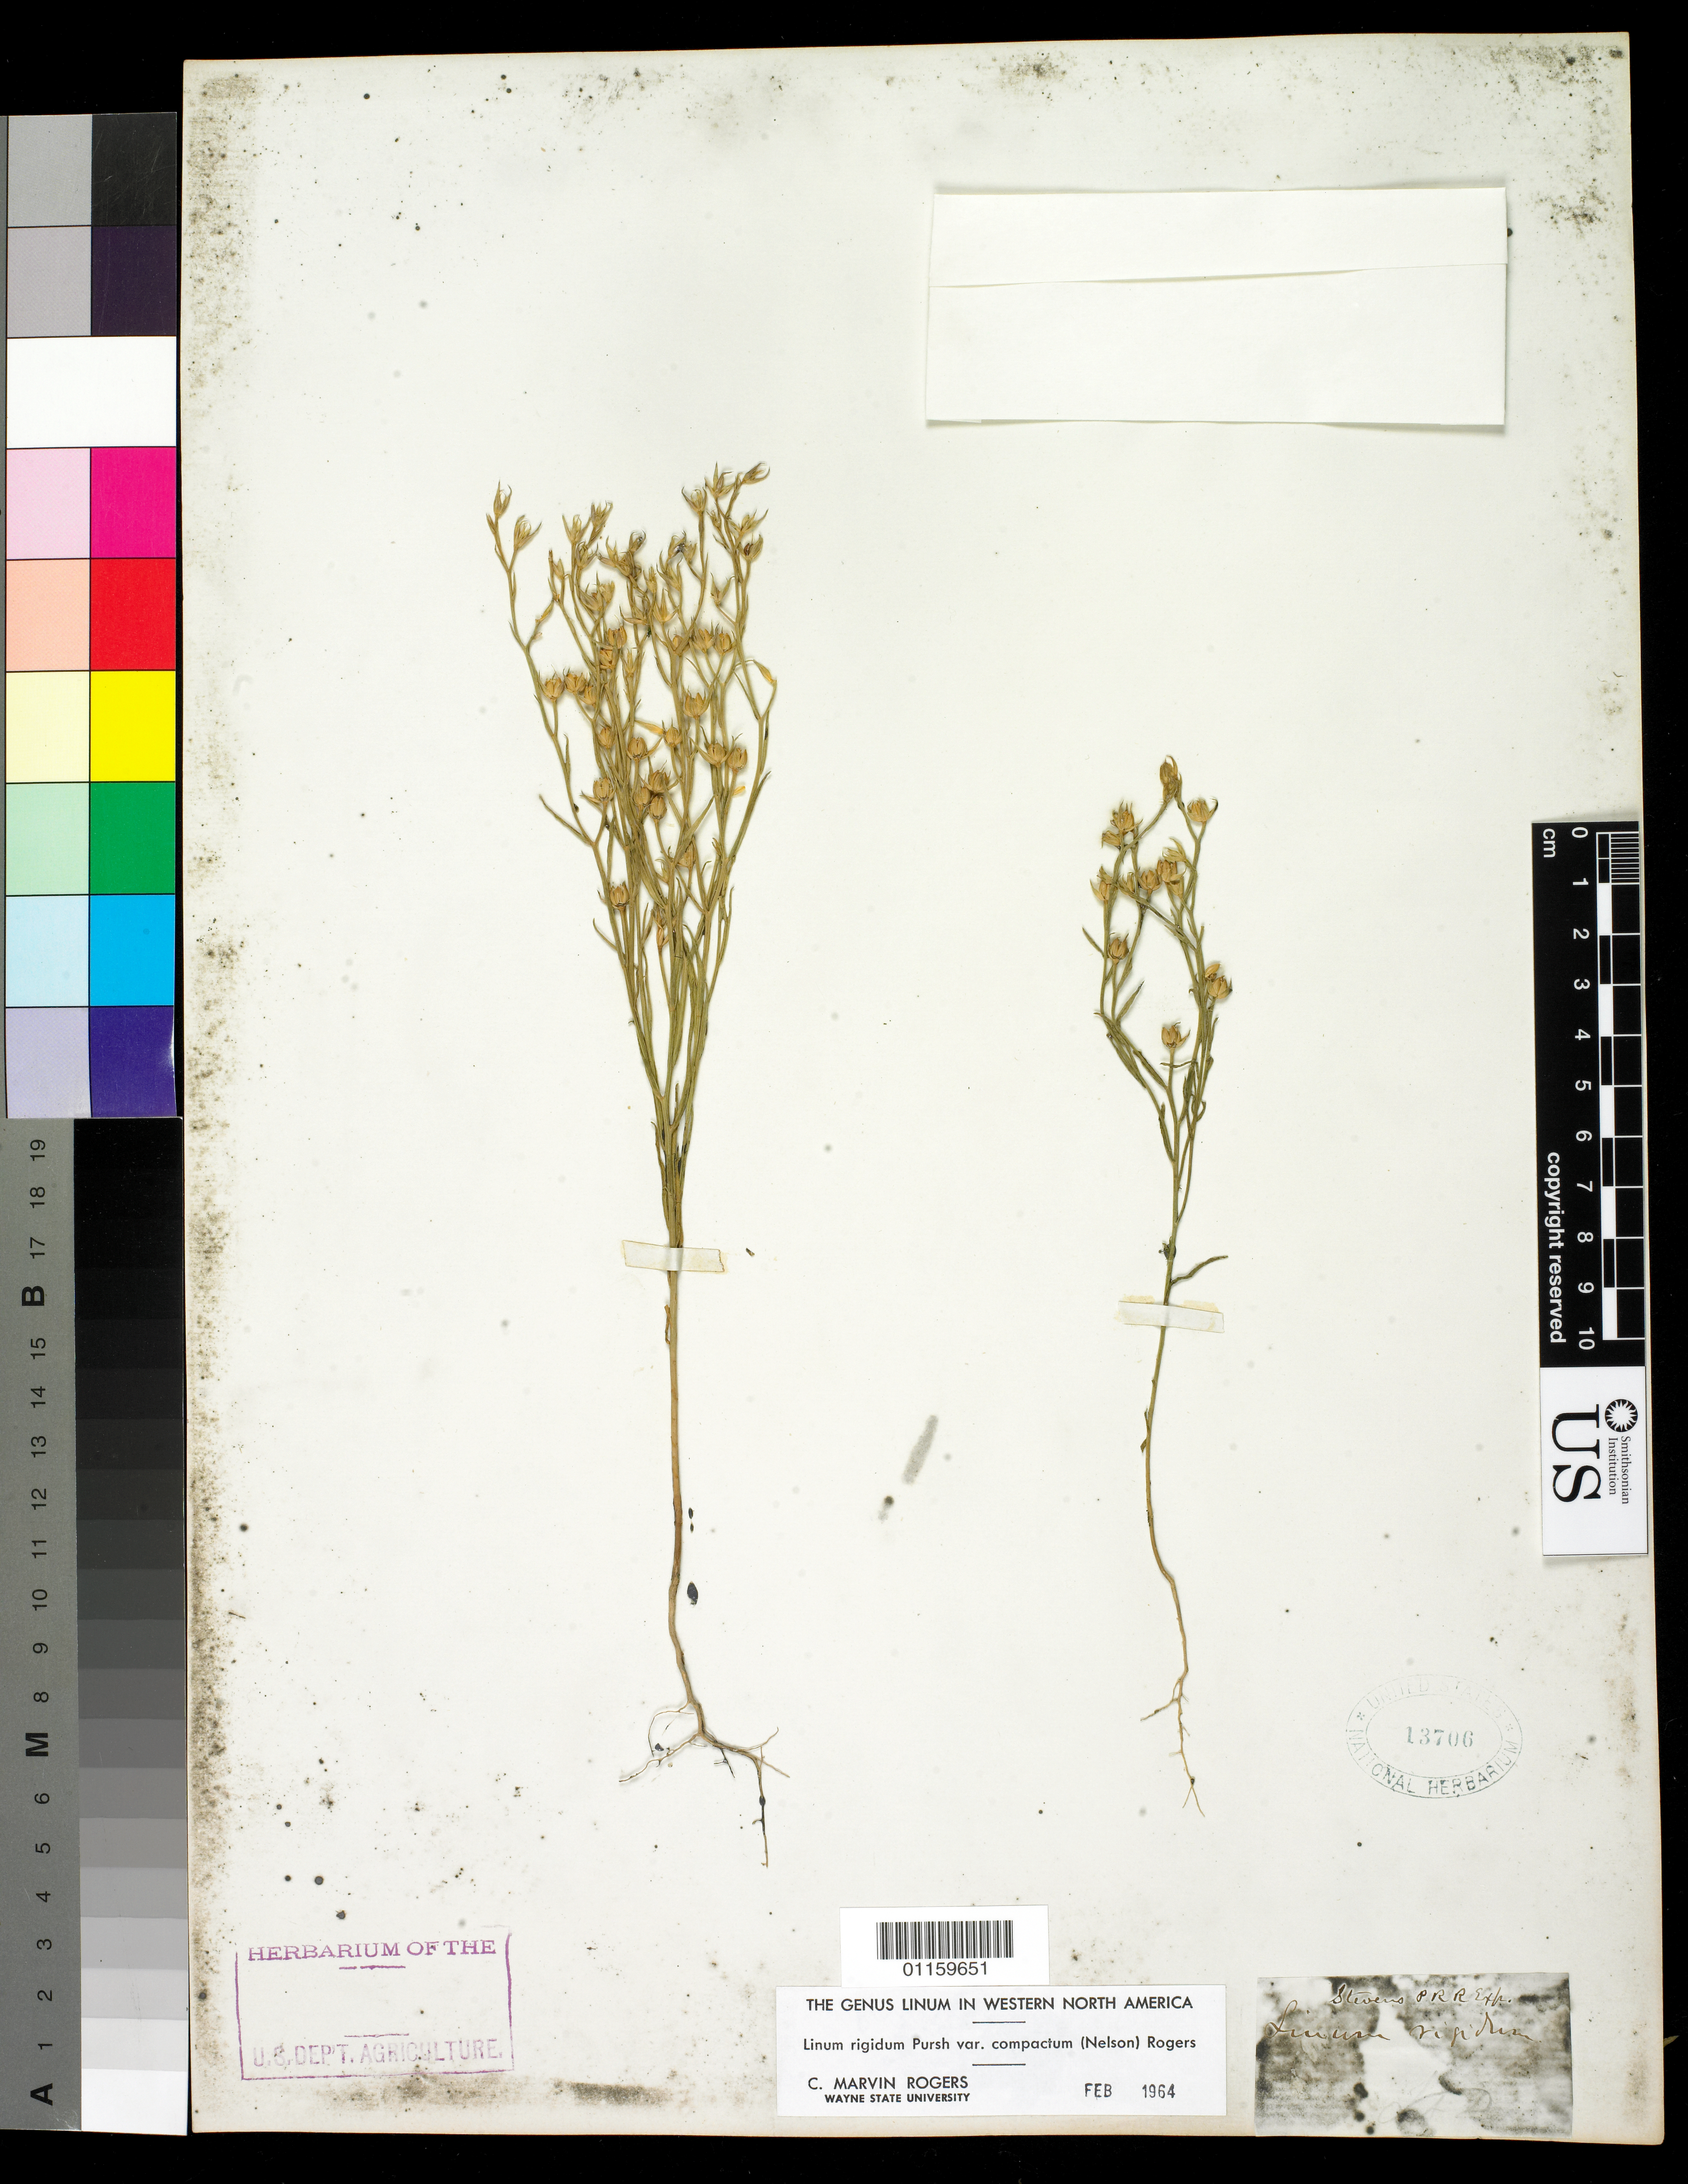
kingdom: Plantae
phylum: Tracheophyta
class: Magnoliopsida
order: Malpighiales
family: Linaceae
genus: Linum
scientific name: Linum rigidum var. compactum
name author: (A. Nelson) C.M. Rogers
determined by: Rogers, C. M.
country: Canada / United States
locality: Camp 85-86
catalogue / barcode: US 13706